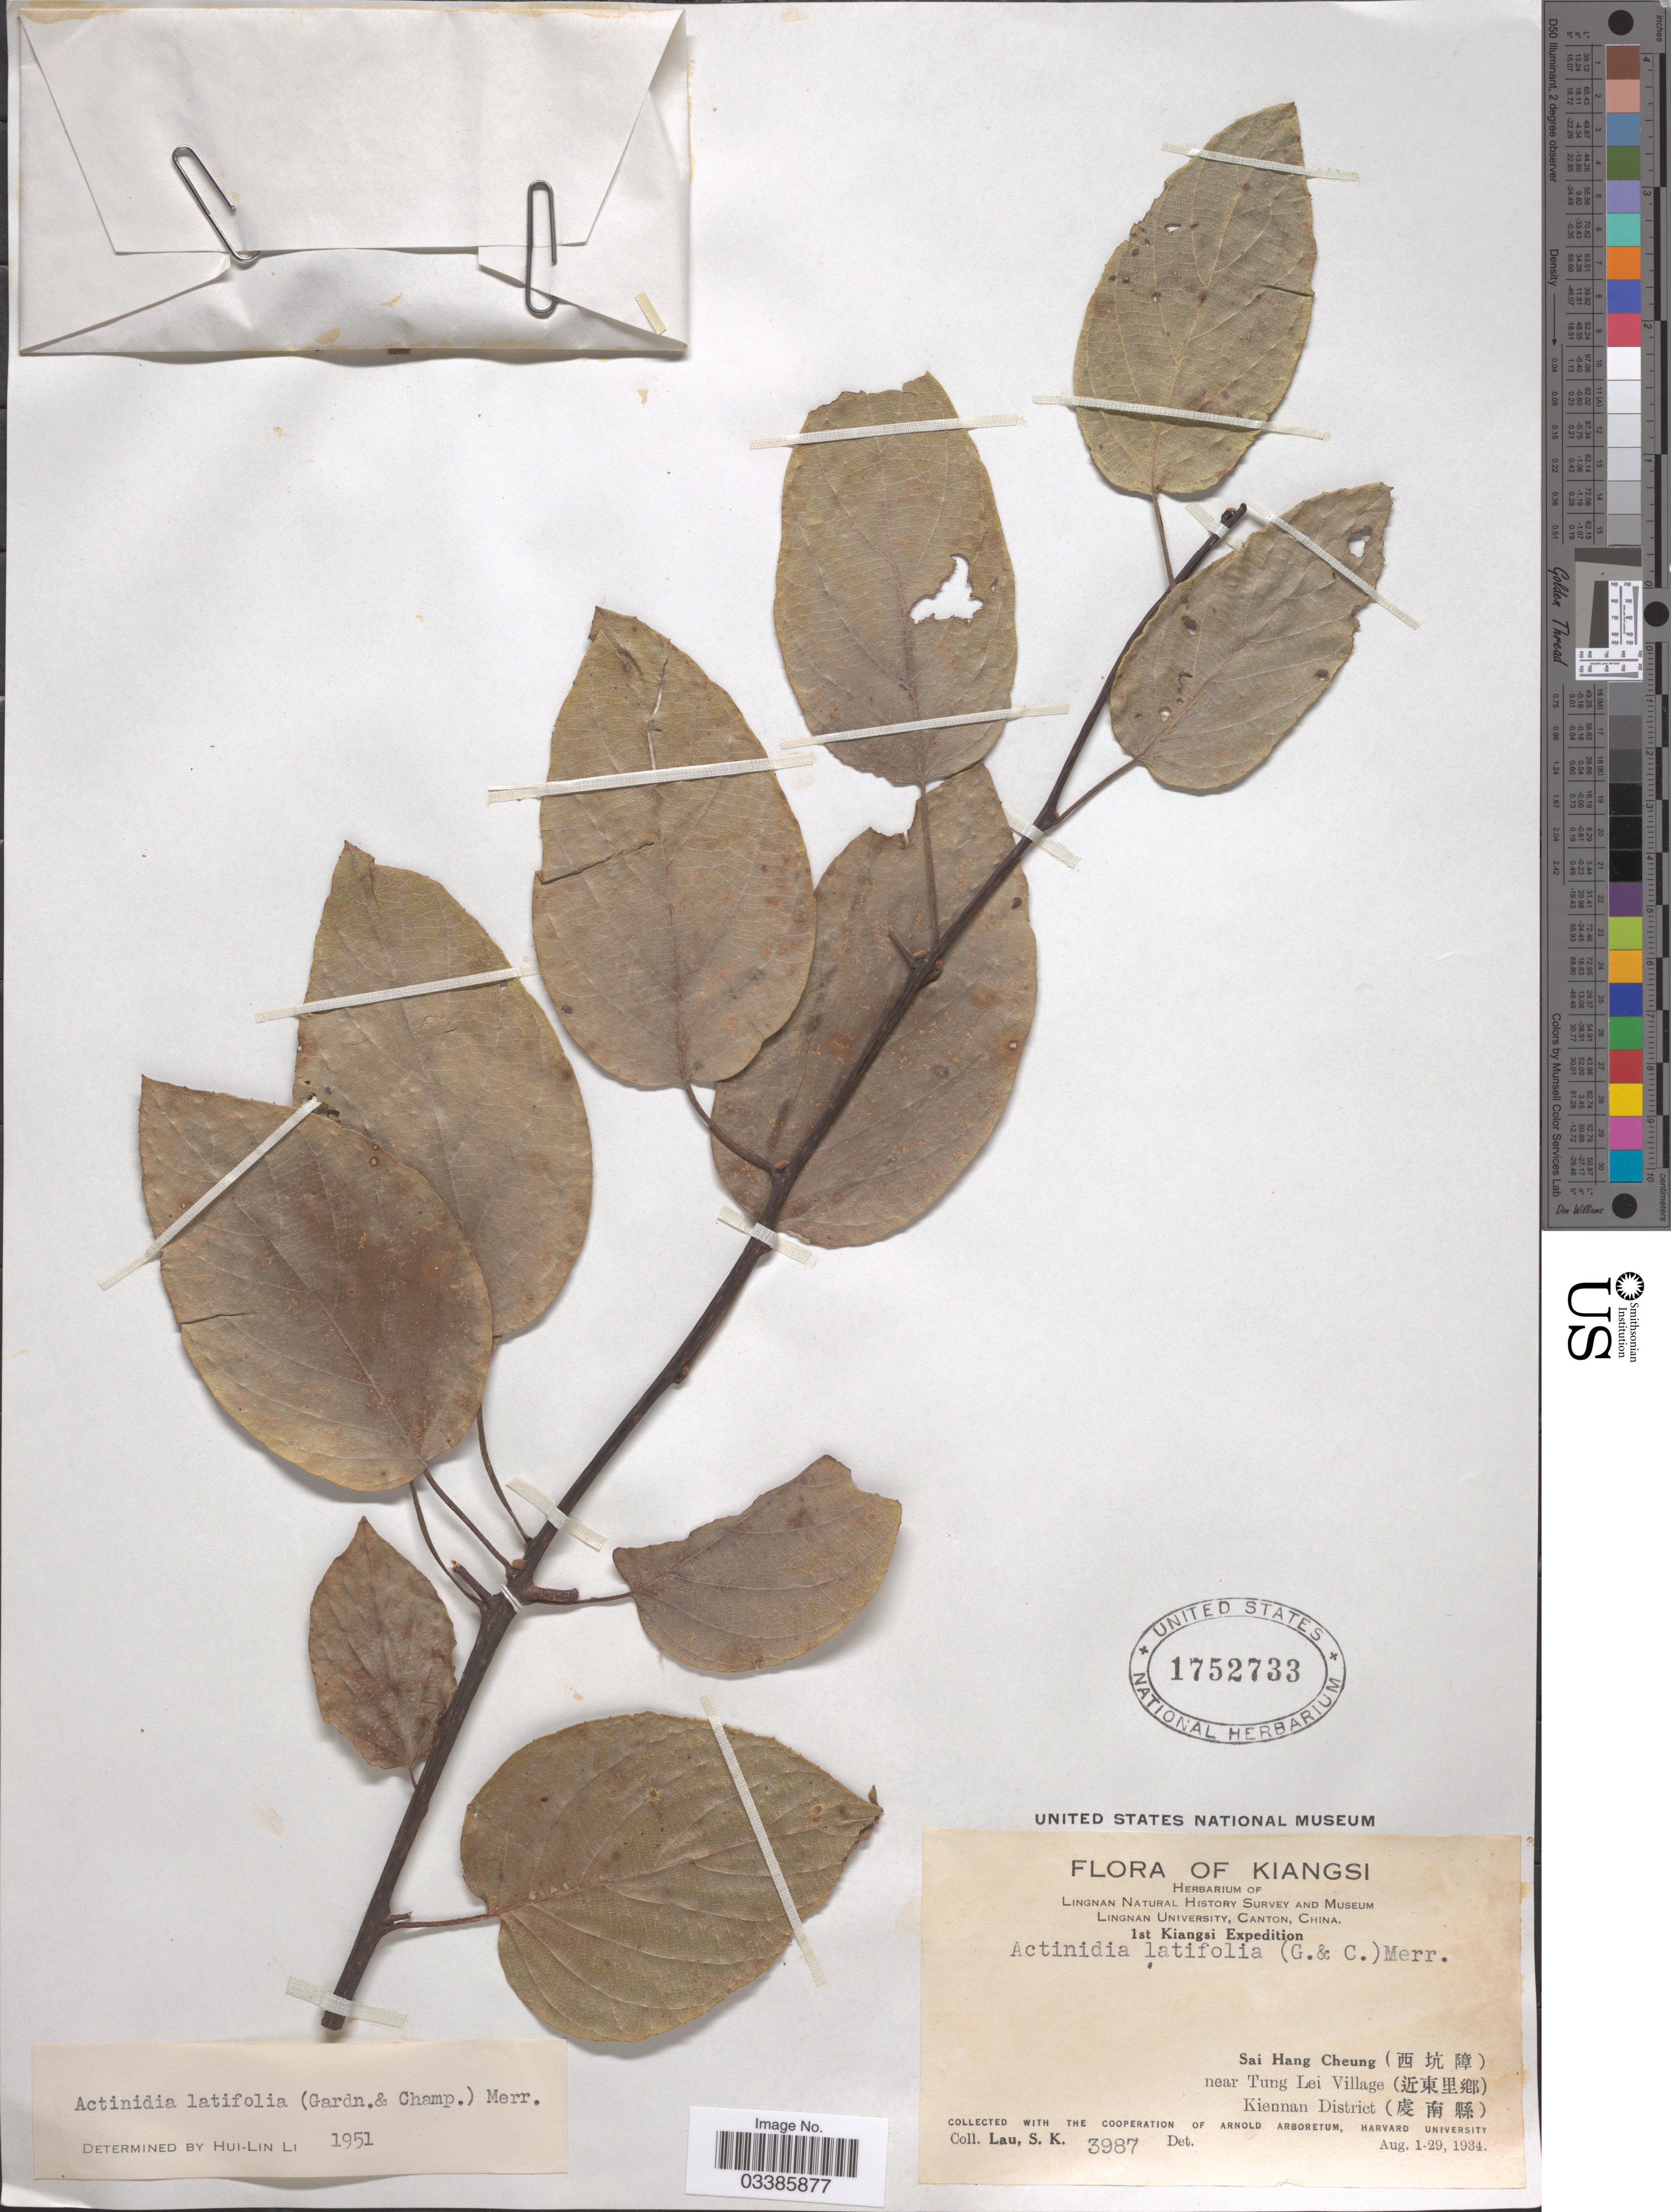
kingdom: Plantae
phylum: Tracheophyta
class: Magnoliopsida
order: Ericales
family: Actinidiaceae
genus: Actinidia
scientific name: Actinidia latifolia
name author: (Gardner & Champ.) Merr.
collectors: S. K. Lau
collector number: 3987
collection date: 1934-08-01/1934-08-29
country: China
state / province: Jiangxi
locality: Kiangsi. Sai Hang Cheung (X) near Tung Lei Village (X) Kiennan District (X).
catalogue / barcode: US 1752733